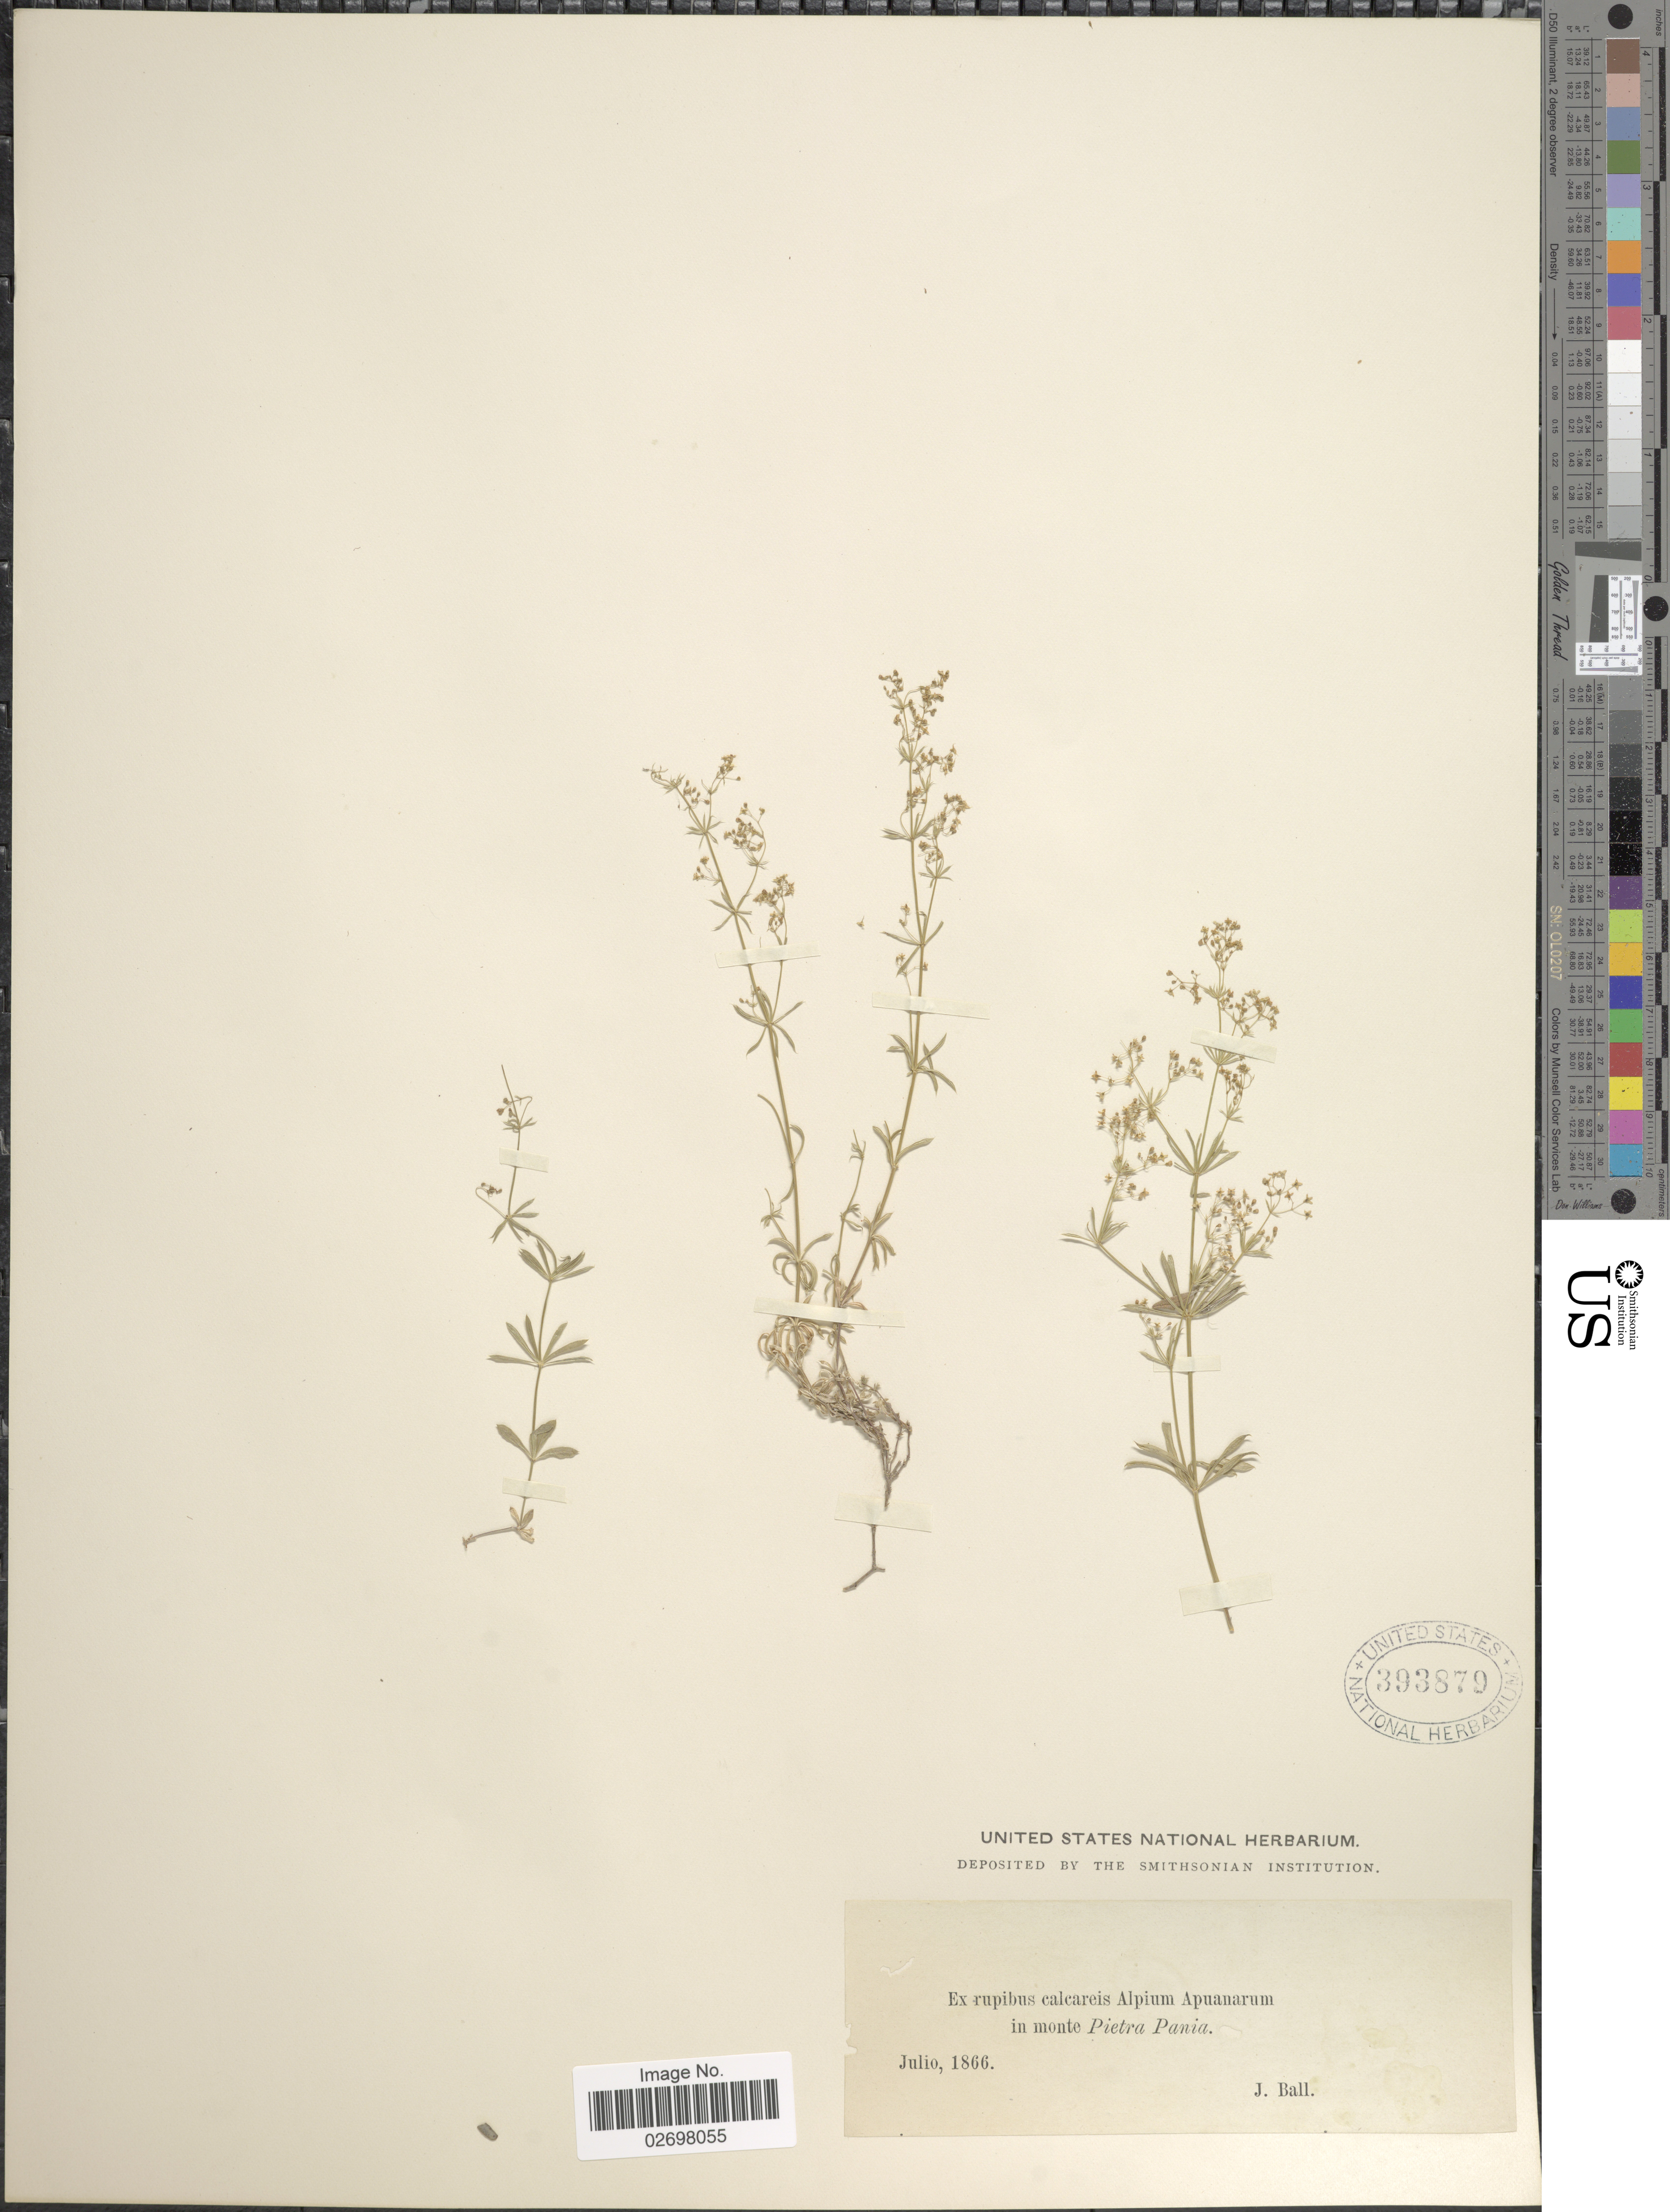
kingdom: Plantae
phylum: Tracheophyta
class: Magnoliopsida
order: Gentianales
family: Rubiaceae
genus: Galium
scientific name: Galium sp.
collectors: J. Ball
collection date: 1866-07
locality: Rupibus calcareis Alpium Apuanarum in monte Pietra Pania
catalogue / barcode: US 393879